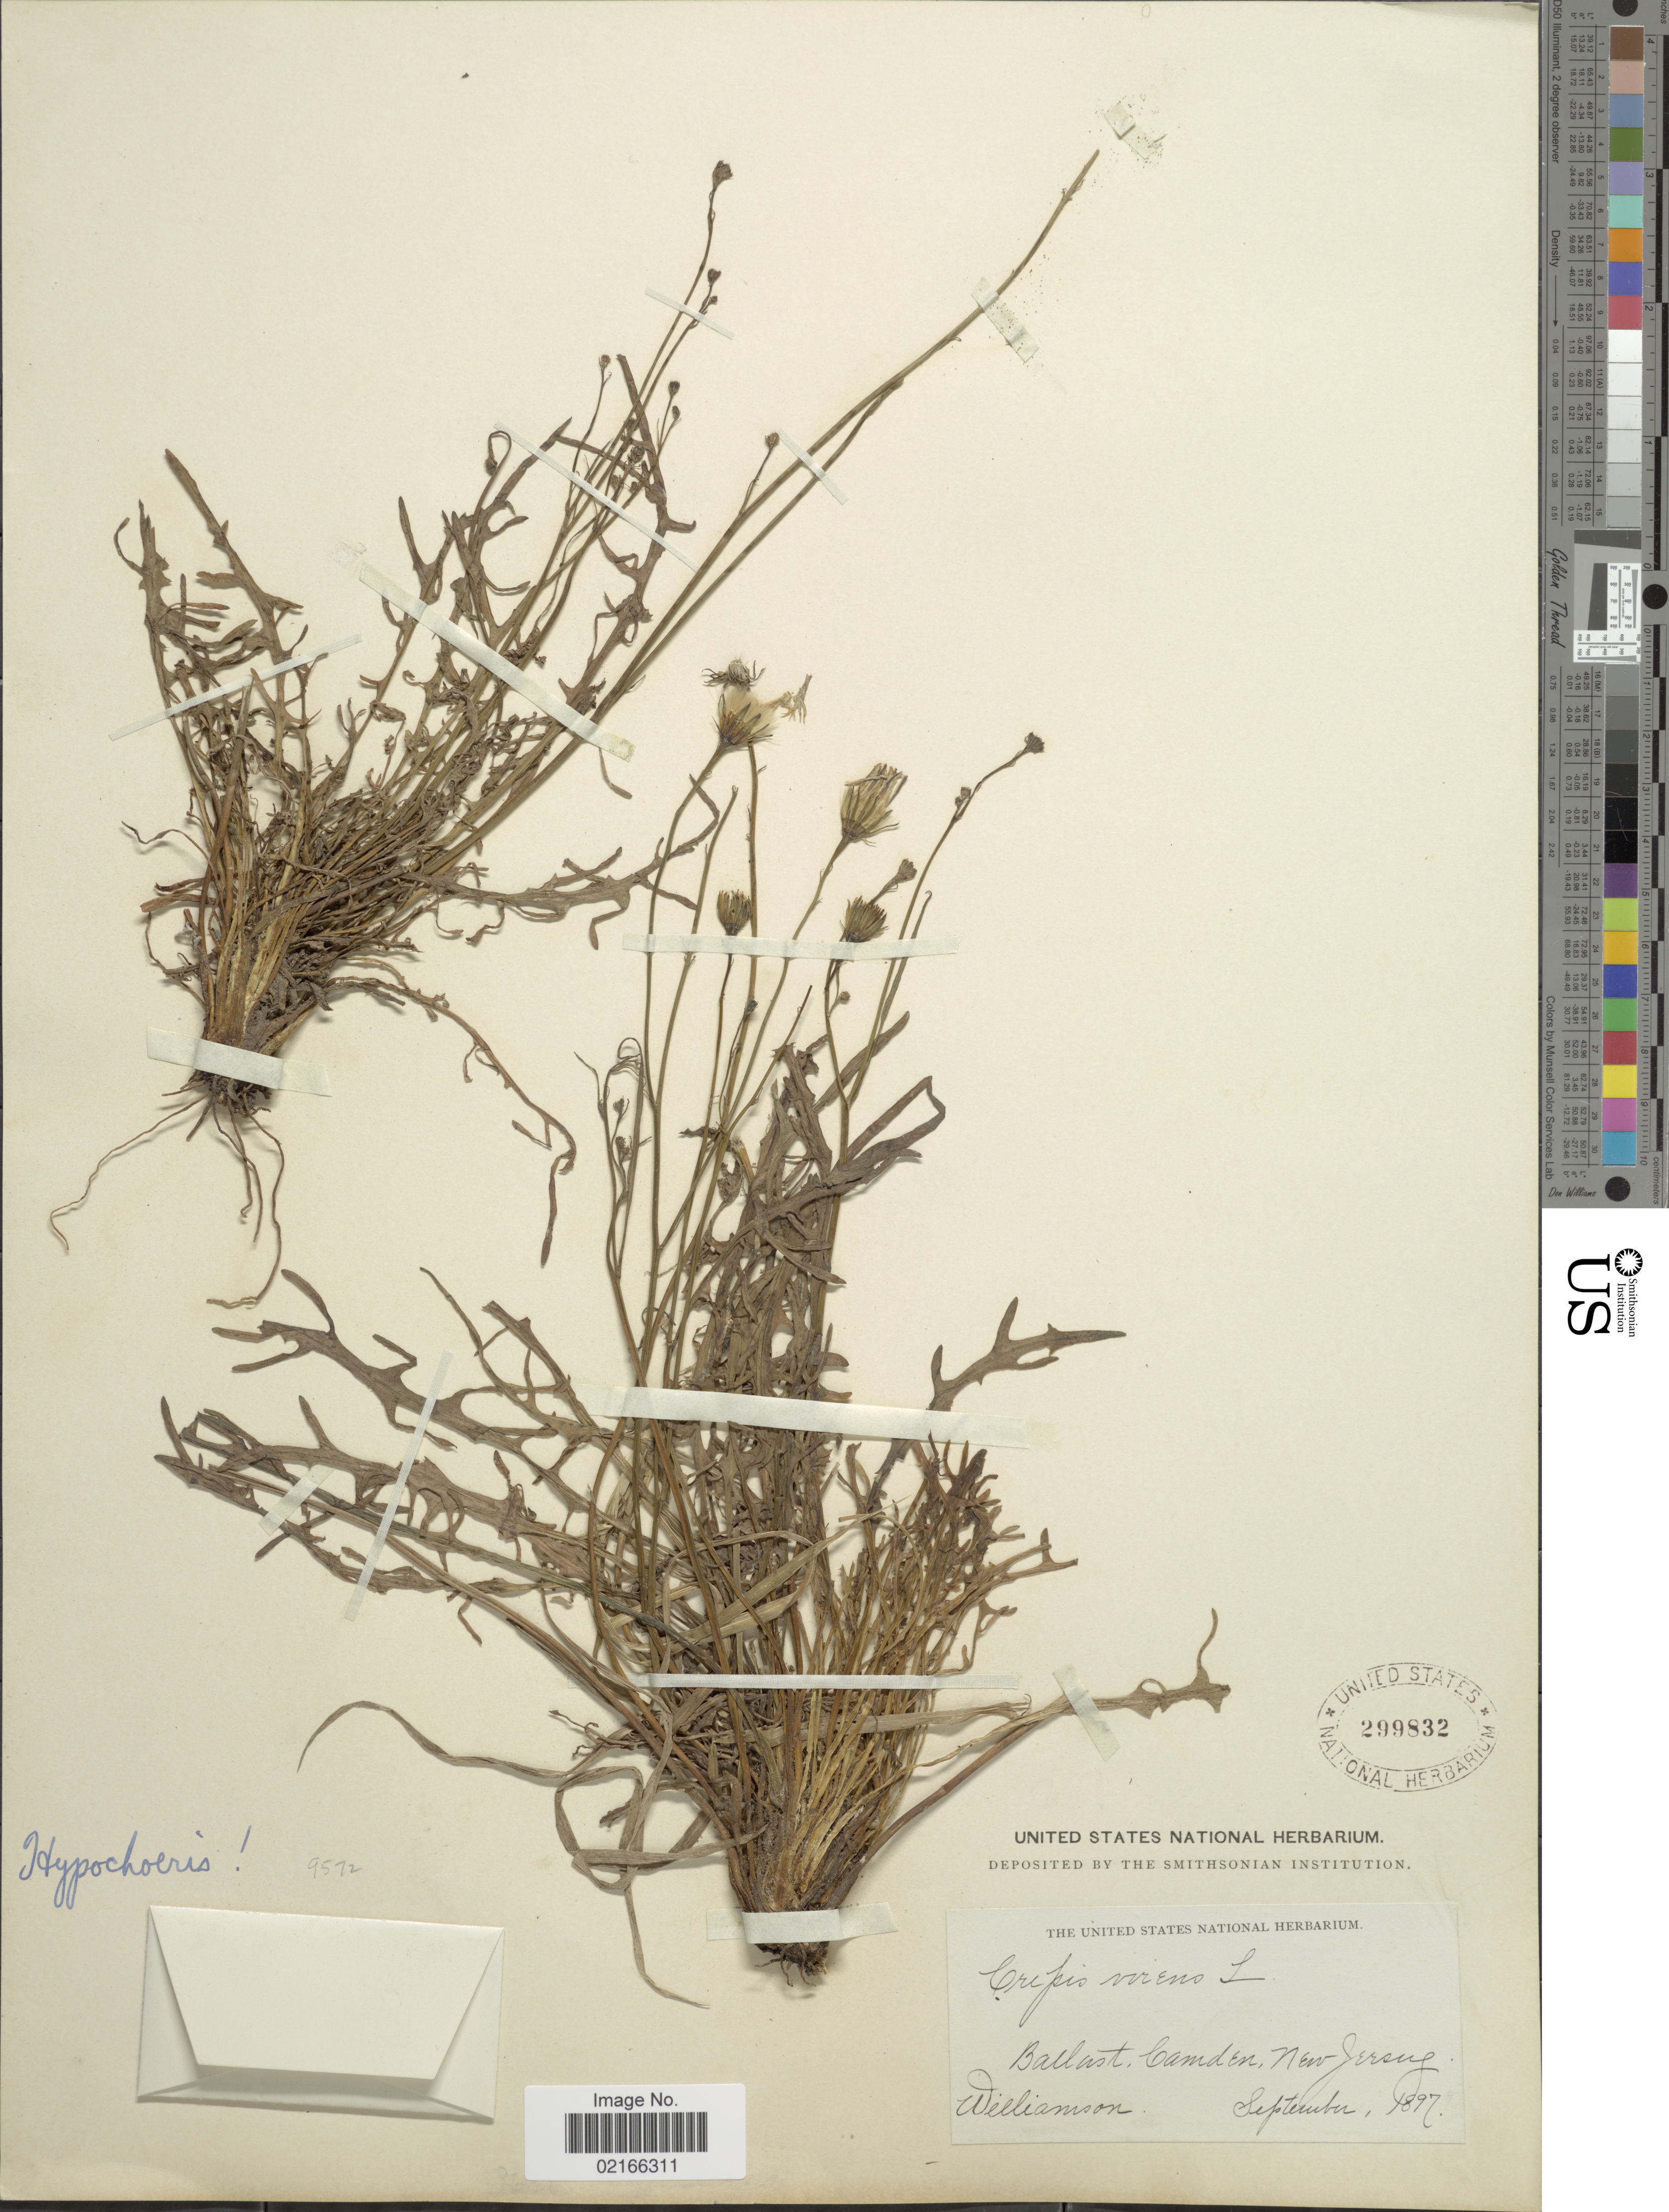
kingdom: Plantae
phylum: Tracheophyta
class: Magnoliopsida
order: Asterales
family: Asteraceae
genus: Hypochaeris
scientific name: Hypochaeris radicata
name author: L.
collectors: Williamson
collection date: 1897-09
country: United States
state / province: New Jersey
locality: Ballast, Camden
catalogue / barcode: US 299832